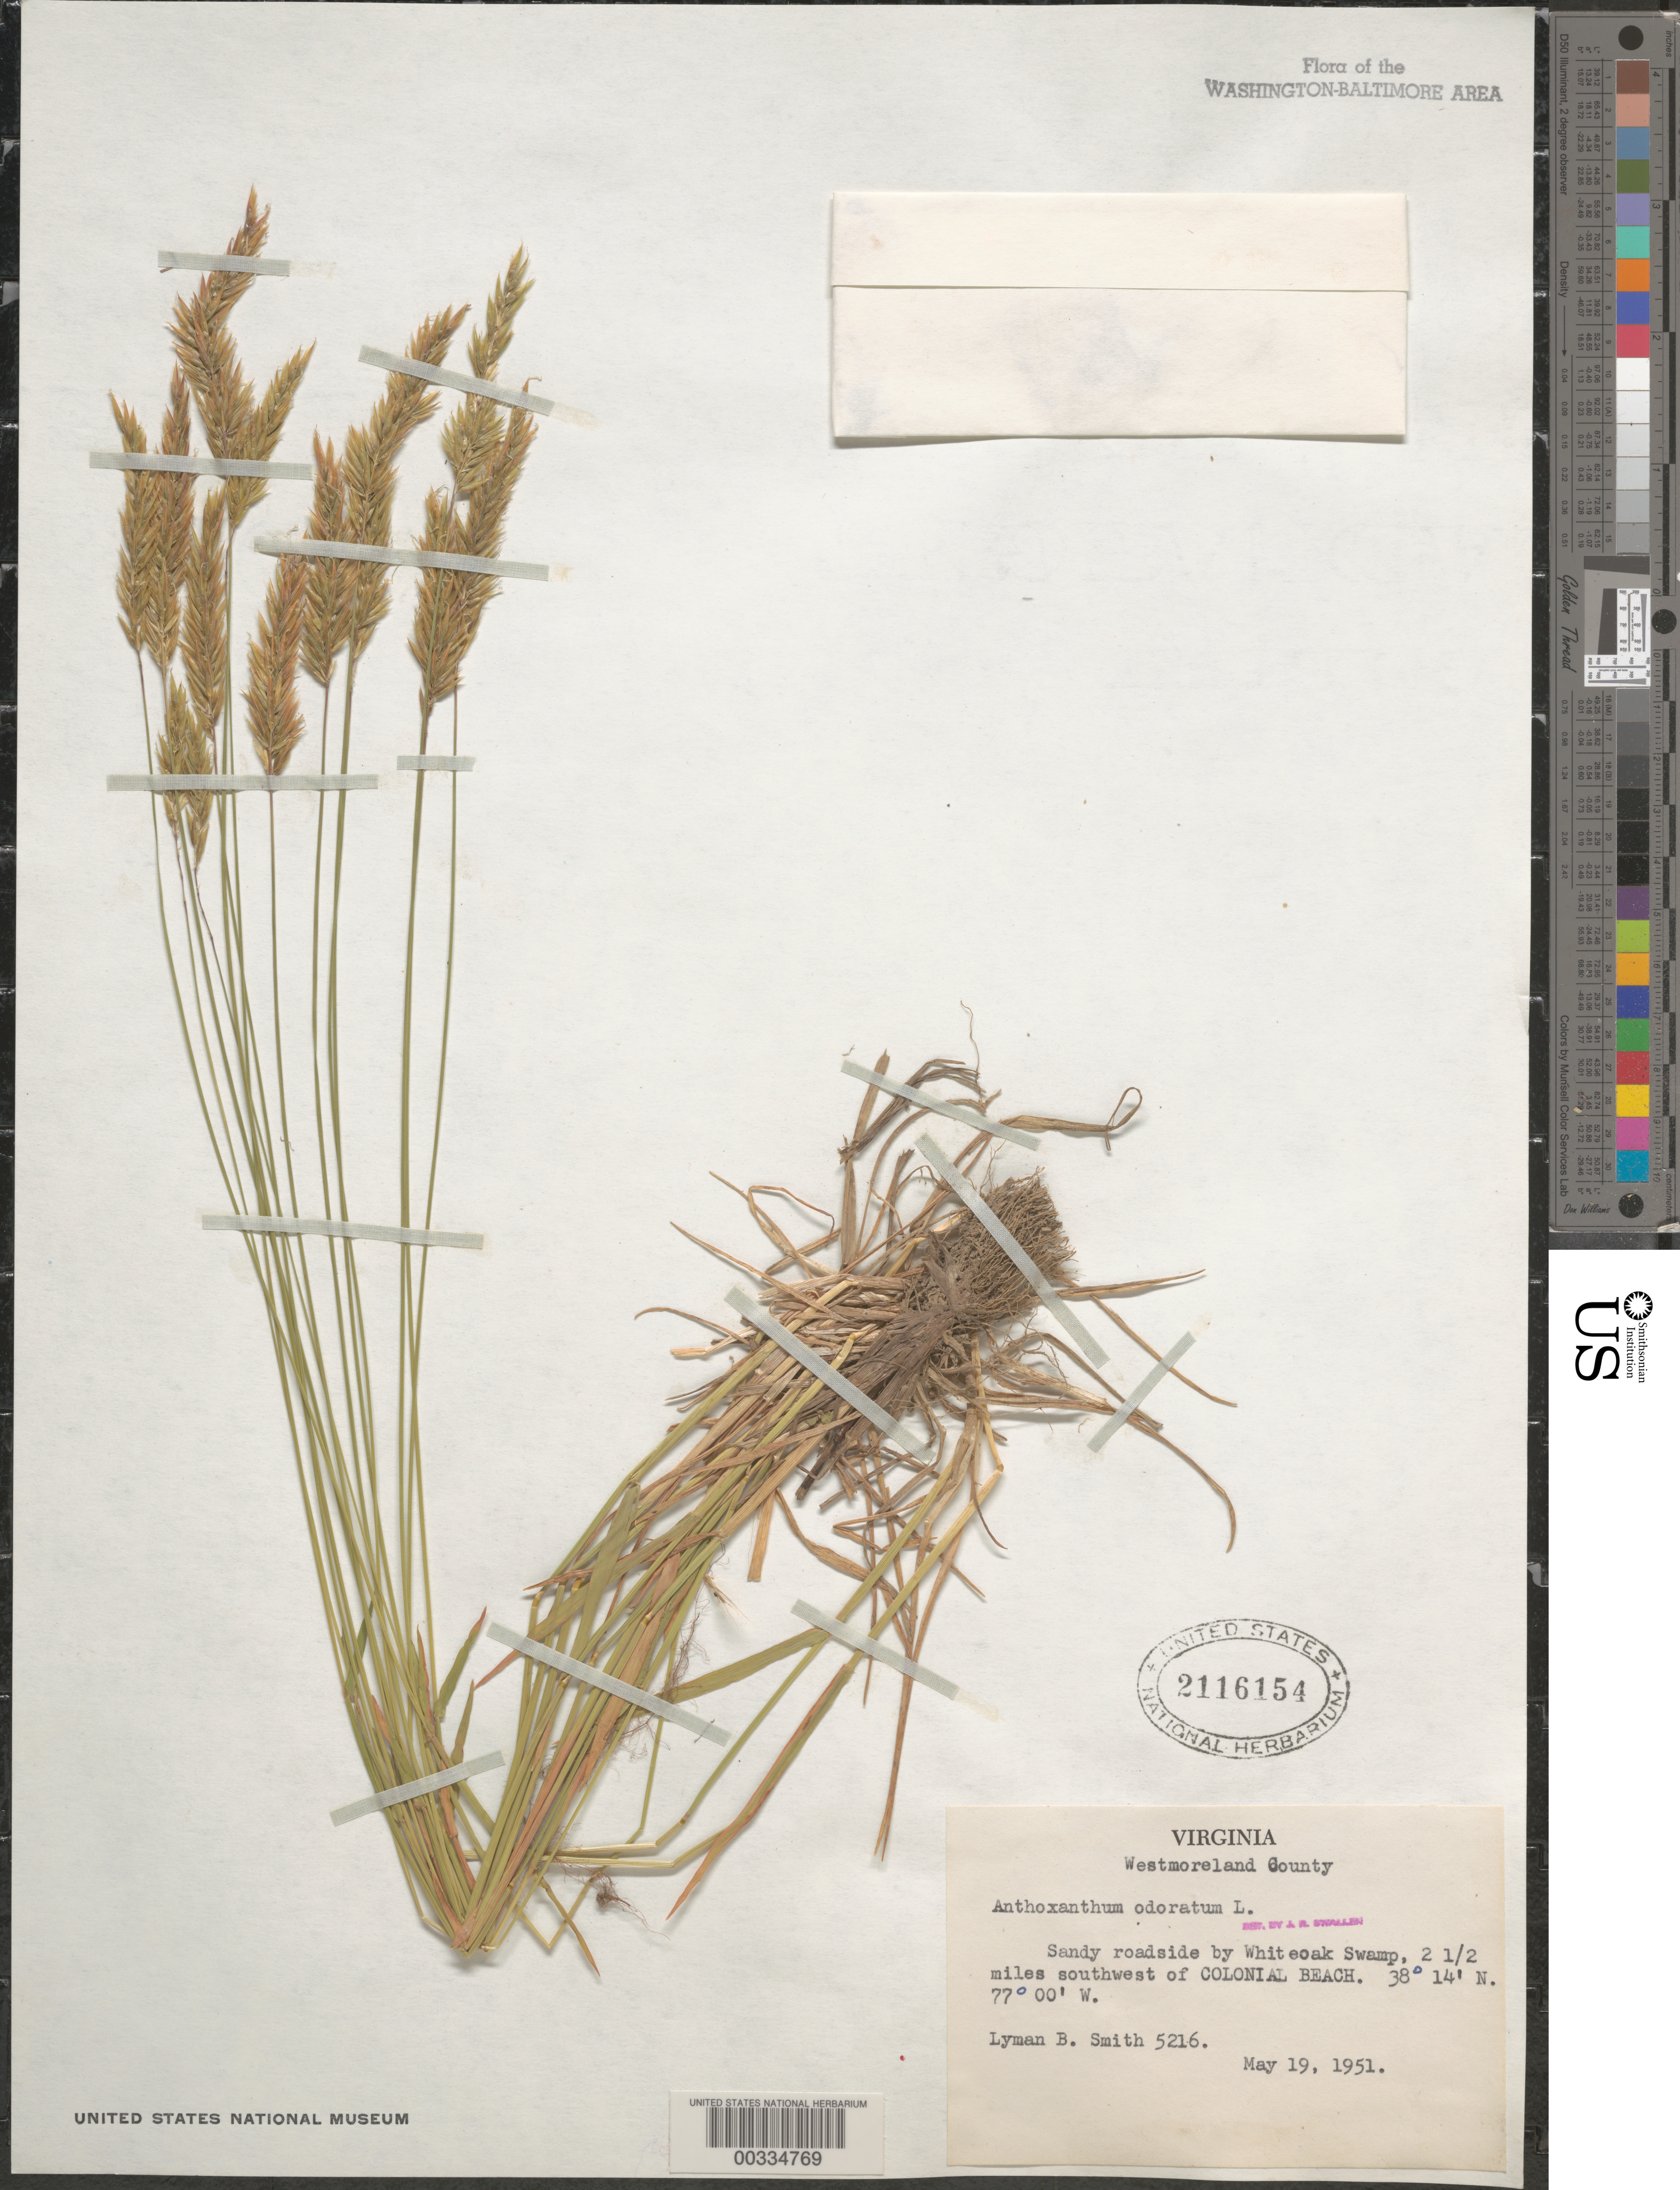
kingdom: Plantae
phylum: Tracheophyta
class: Liliopsida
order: Poales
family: Poaceae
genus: Anthoxanthum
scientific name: Anthoxanthum odoratum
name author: L.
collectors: L. Smith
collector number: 5216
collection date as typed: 19 May 1951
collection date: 1951-05-19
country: United States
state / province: Virginia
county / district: Westmoreland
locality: Whiteoak swamp, southwest of Colonial Beach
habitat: Sandy roadside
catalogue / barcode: US 2116154